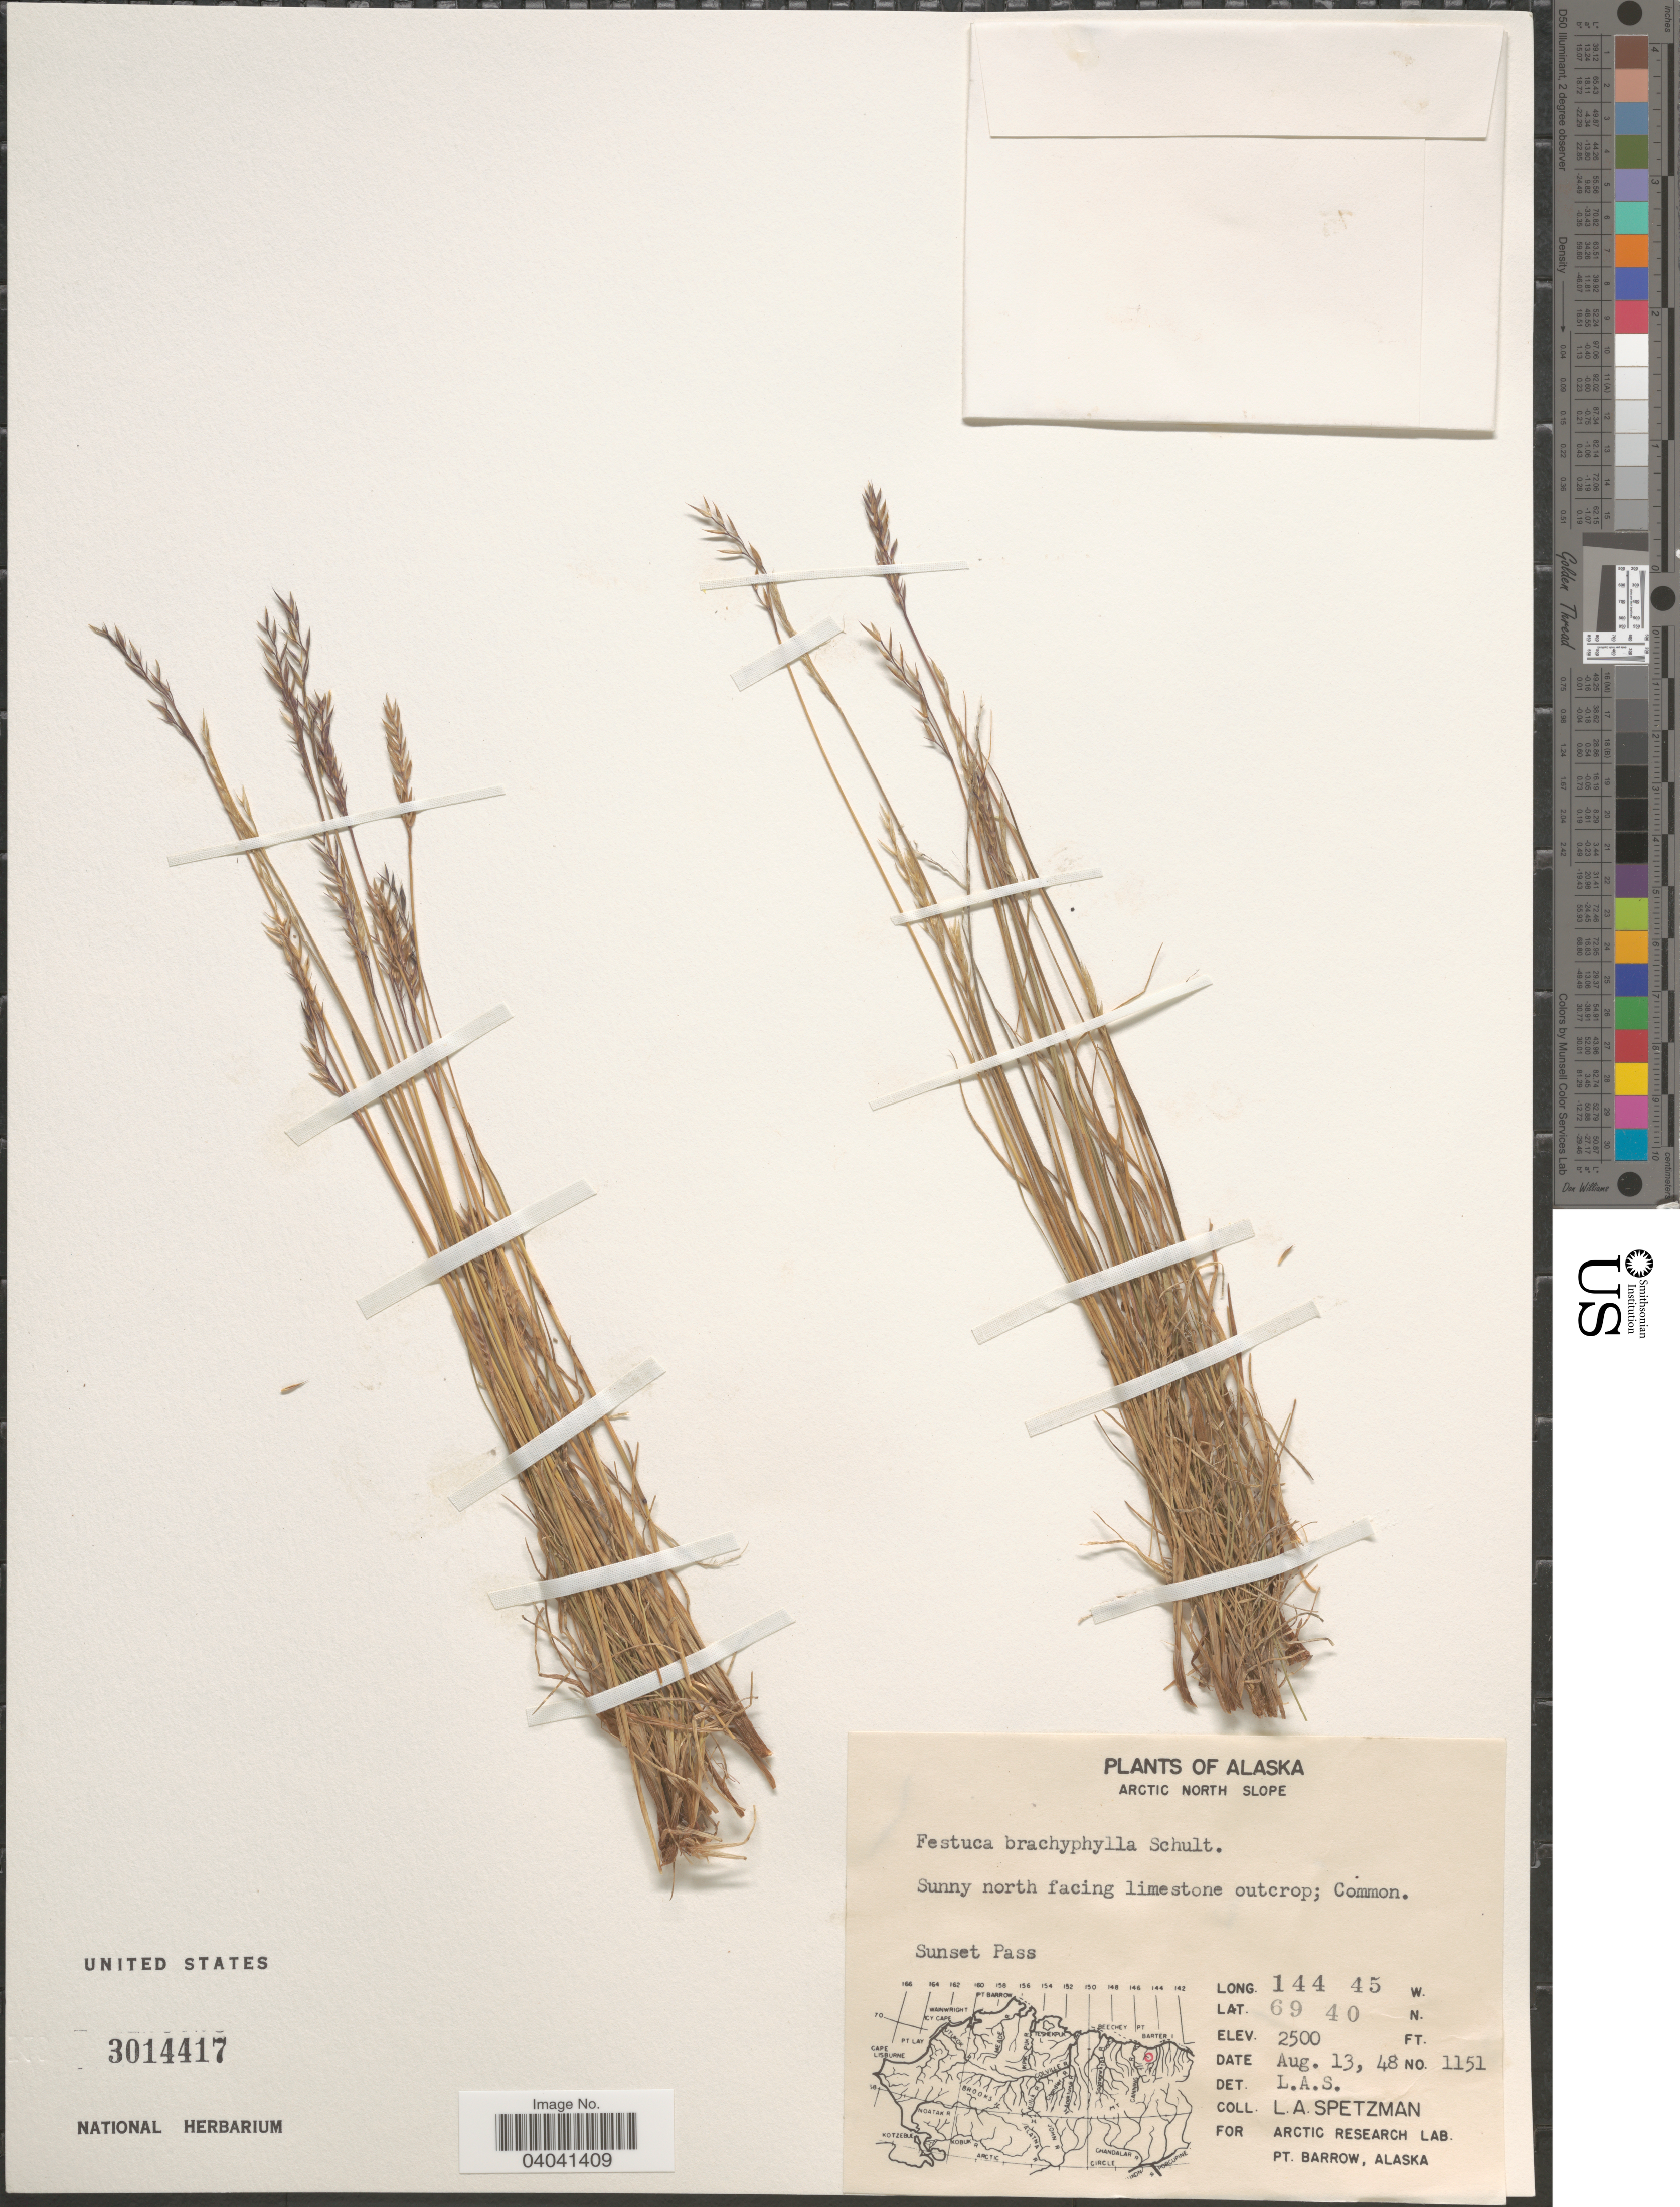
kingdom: Plantae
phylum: Tracheophyta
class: Liliopsida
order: Poales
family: Poaceae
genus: Festuca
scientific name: Festuca brachyphylla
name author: Schult. & Schult. f.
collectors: L. Spetzman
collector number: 1151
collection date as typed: Transcribed d/m/y: 13/8/48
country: United States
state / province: Alaska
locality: Arctic North Slope. Sunny north facing limestone outcrop. Sunset Pass.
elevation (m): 762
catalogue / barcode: US 3014417